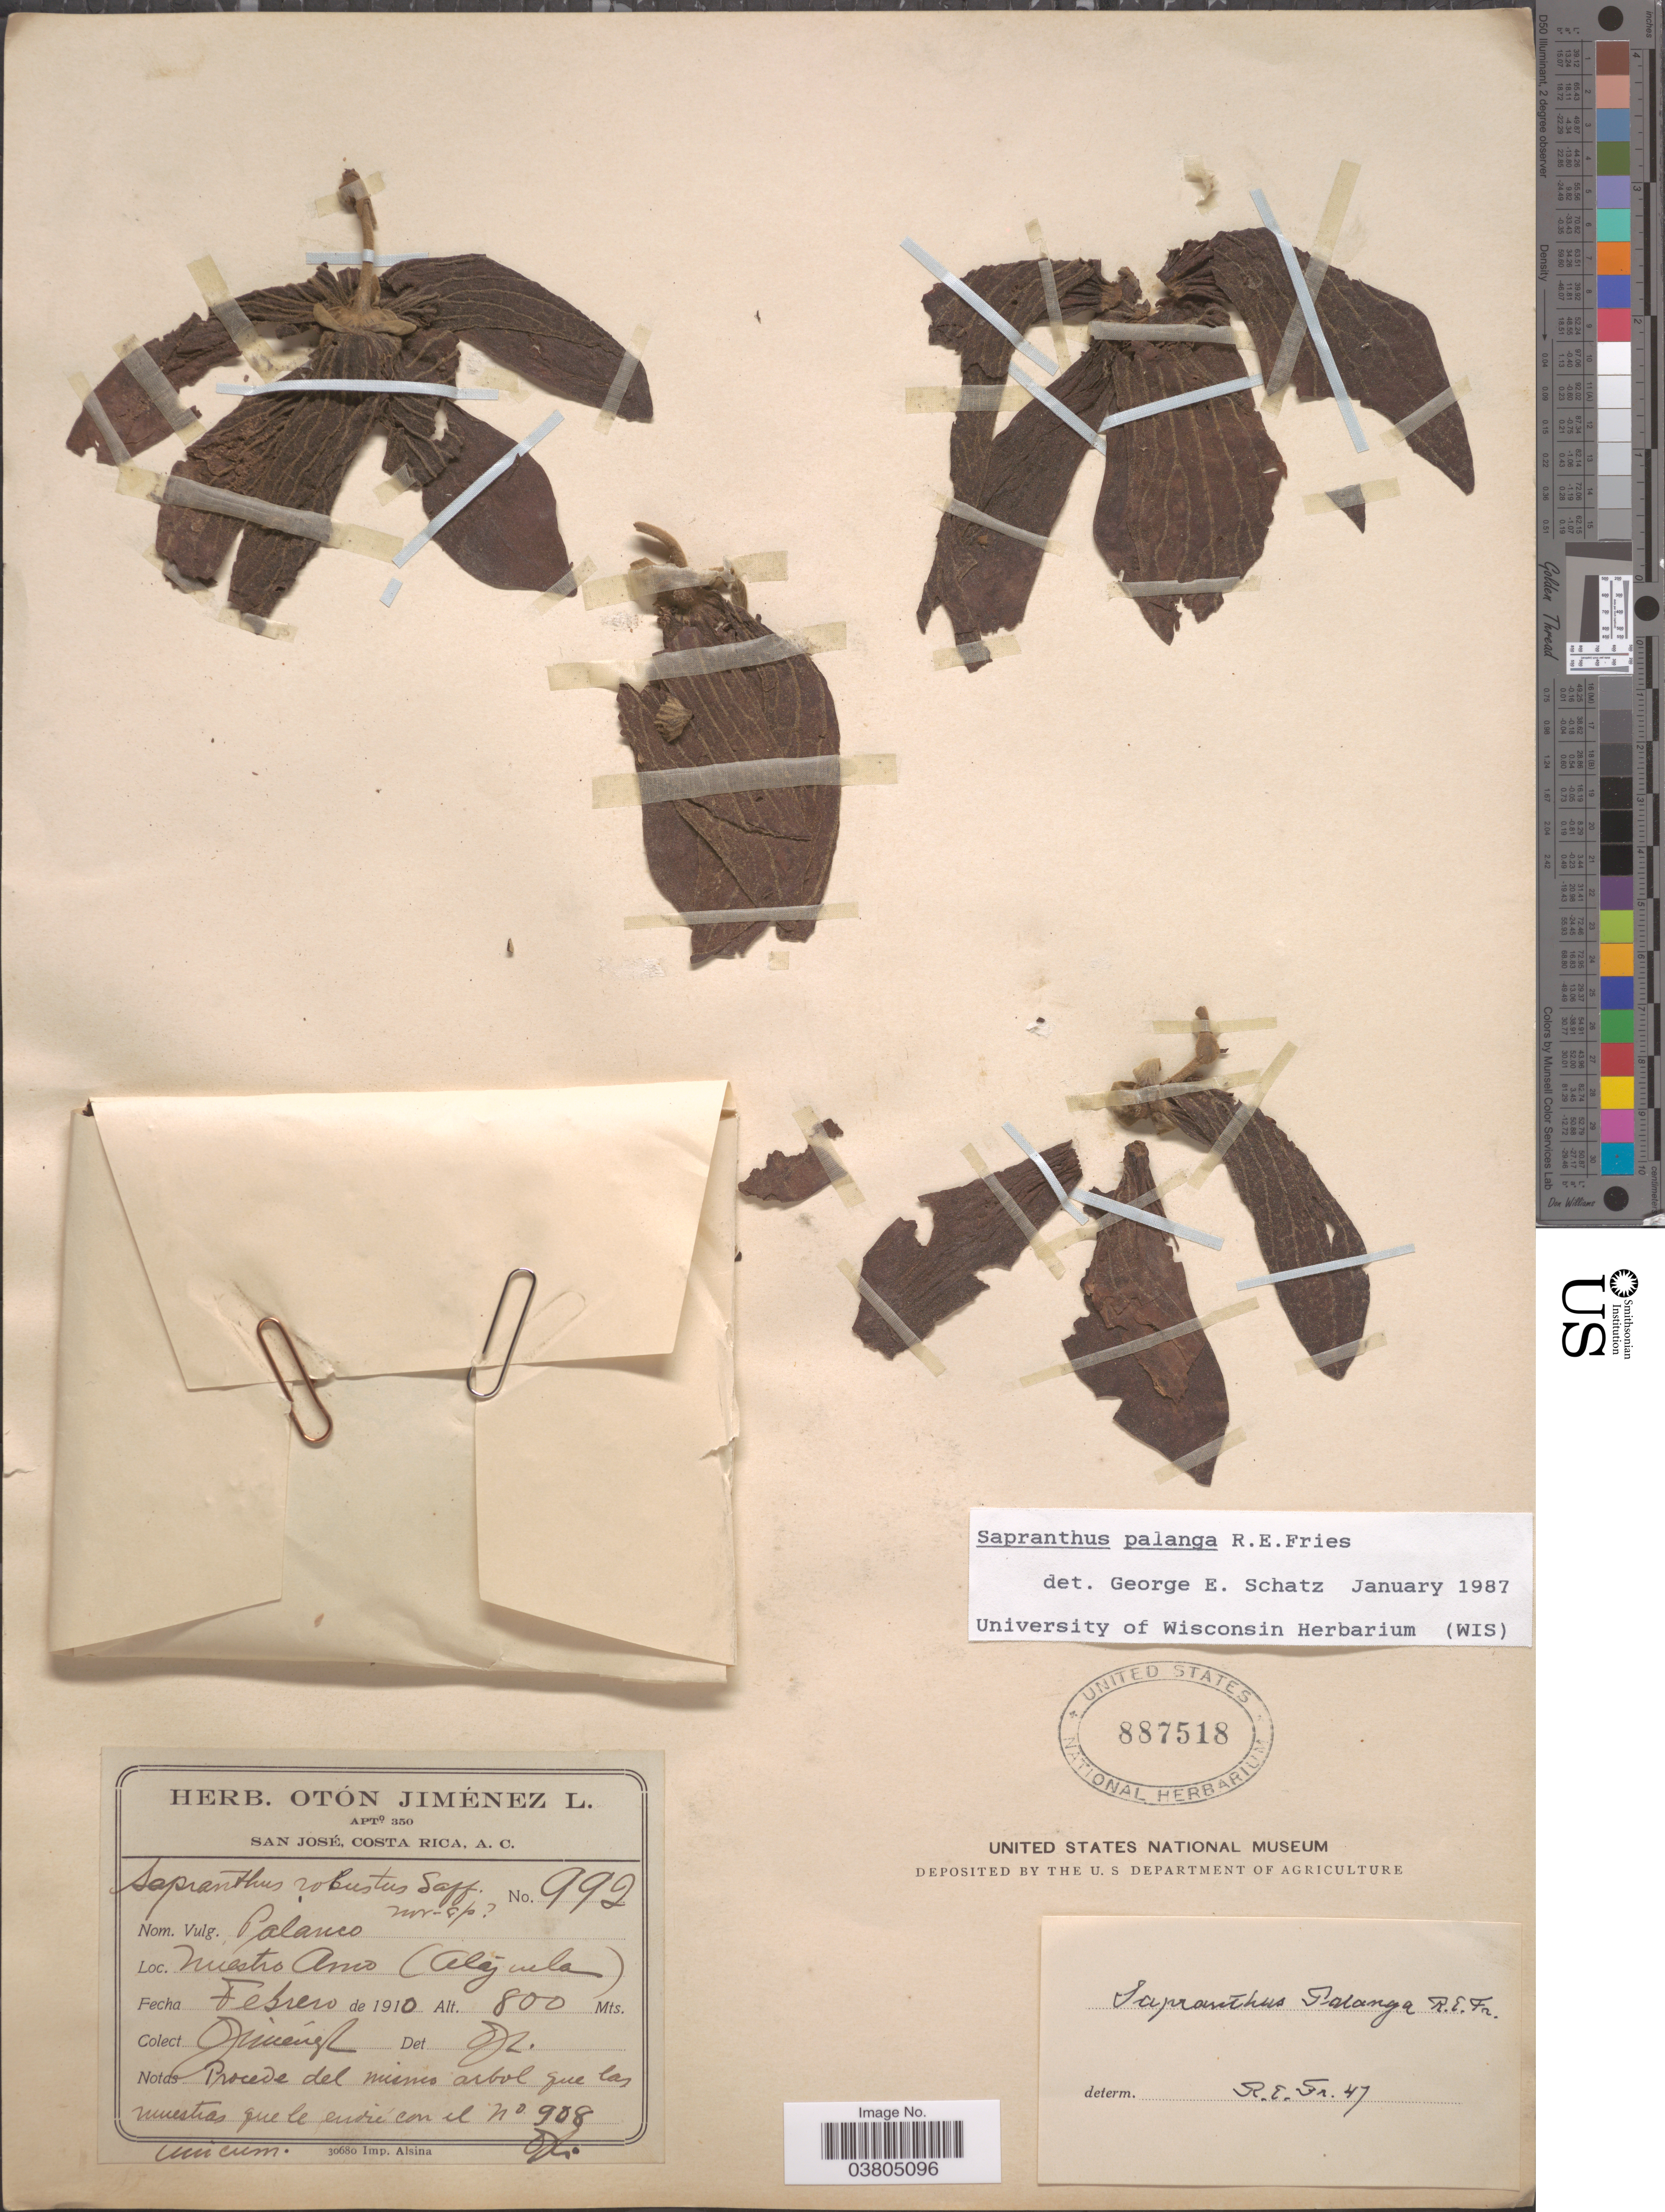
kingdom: Plantae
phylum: Tracheophyta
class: Magnoliopsida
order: Magnoliales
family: Annonaceae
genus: Sapranthus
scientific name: Sapranthus palanga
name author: R.E. Fr.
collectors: O. Jimenez L.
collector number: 992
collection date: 1910-02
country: Costa Rica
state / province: Alajuela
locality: Nuestro Amo.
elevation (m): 800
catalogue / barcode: US 887518